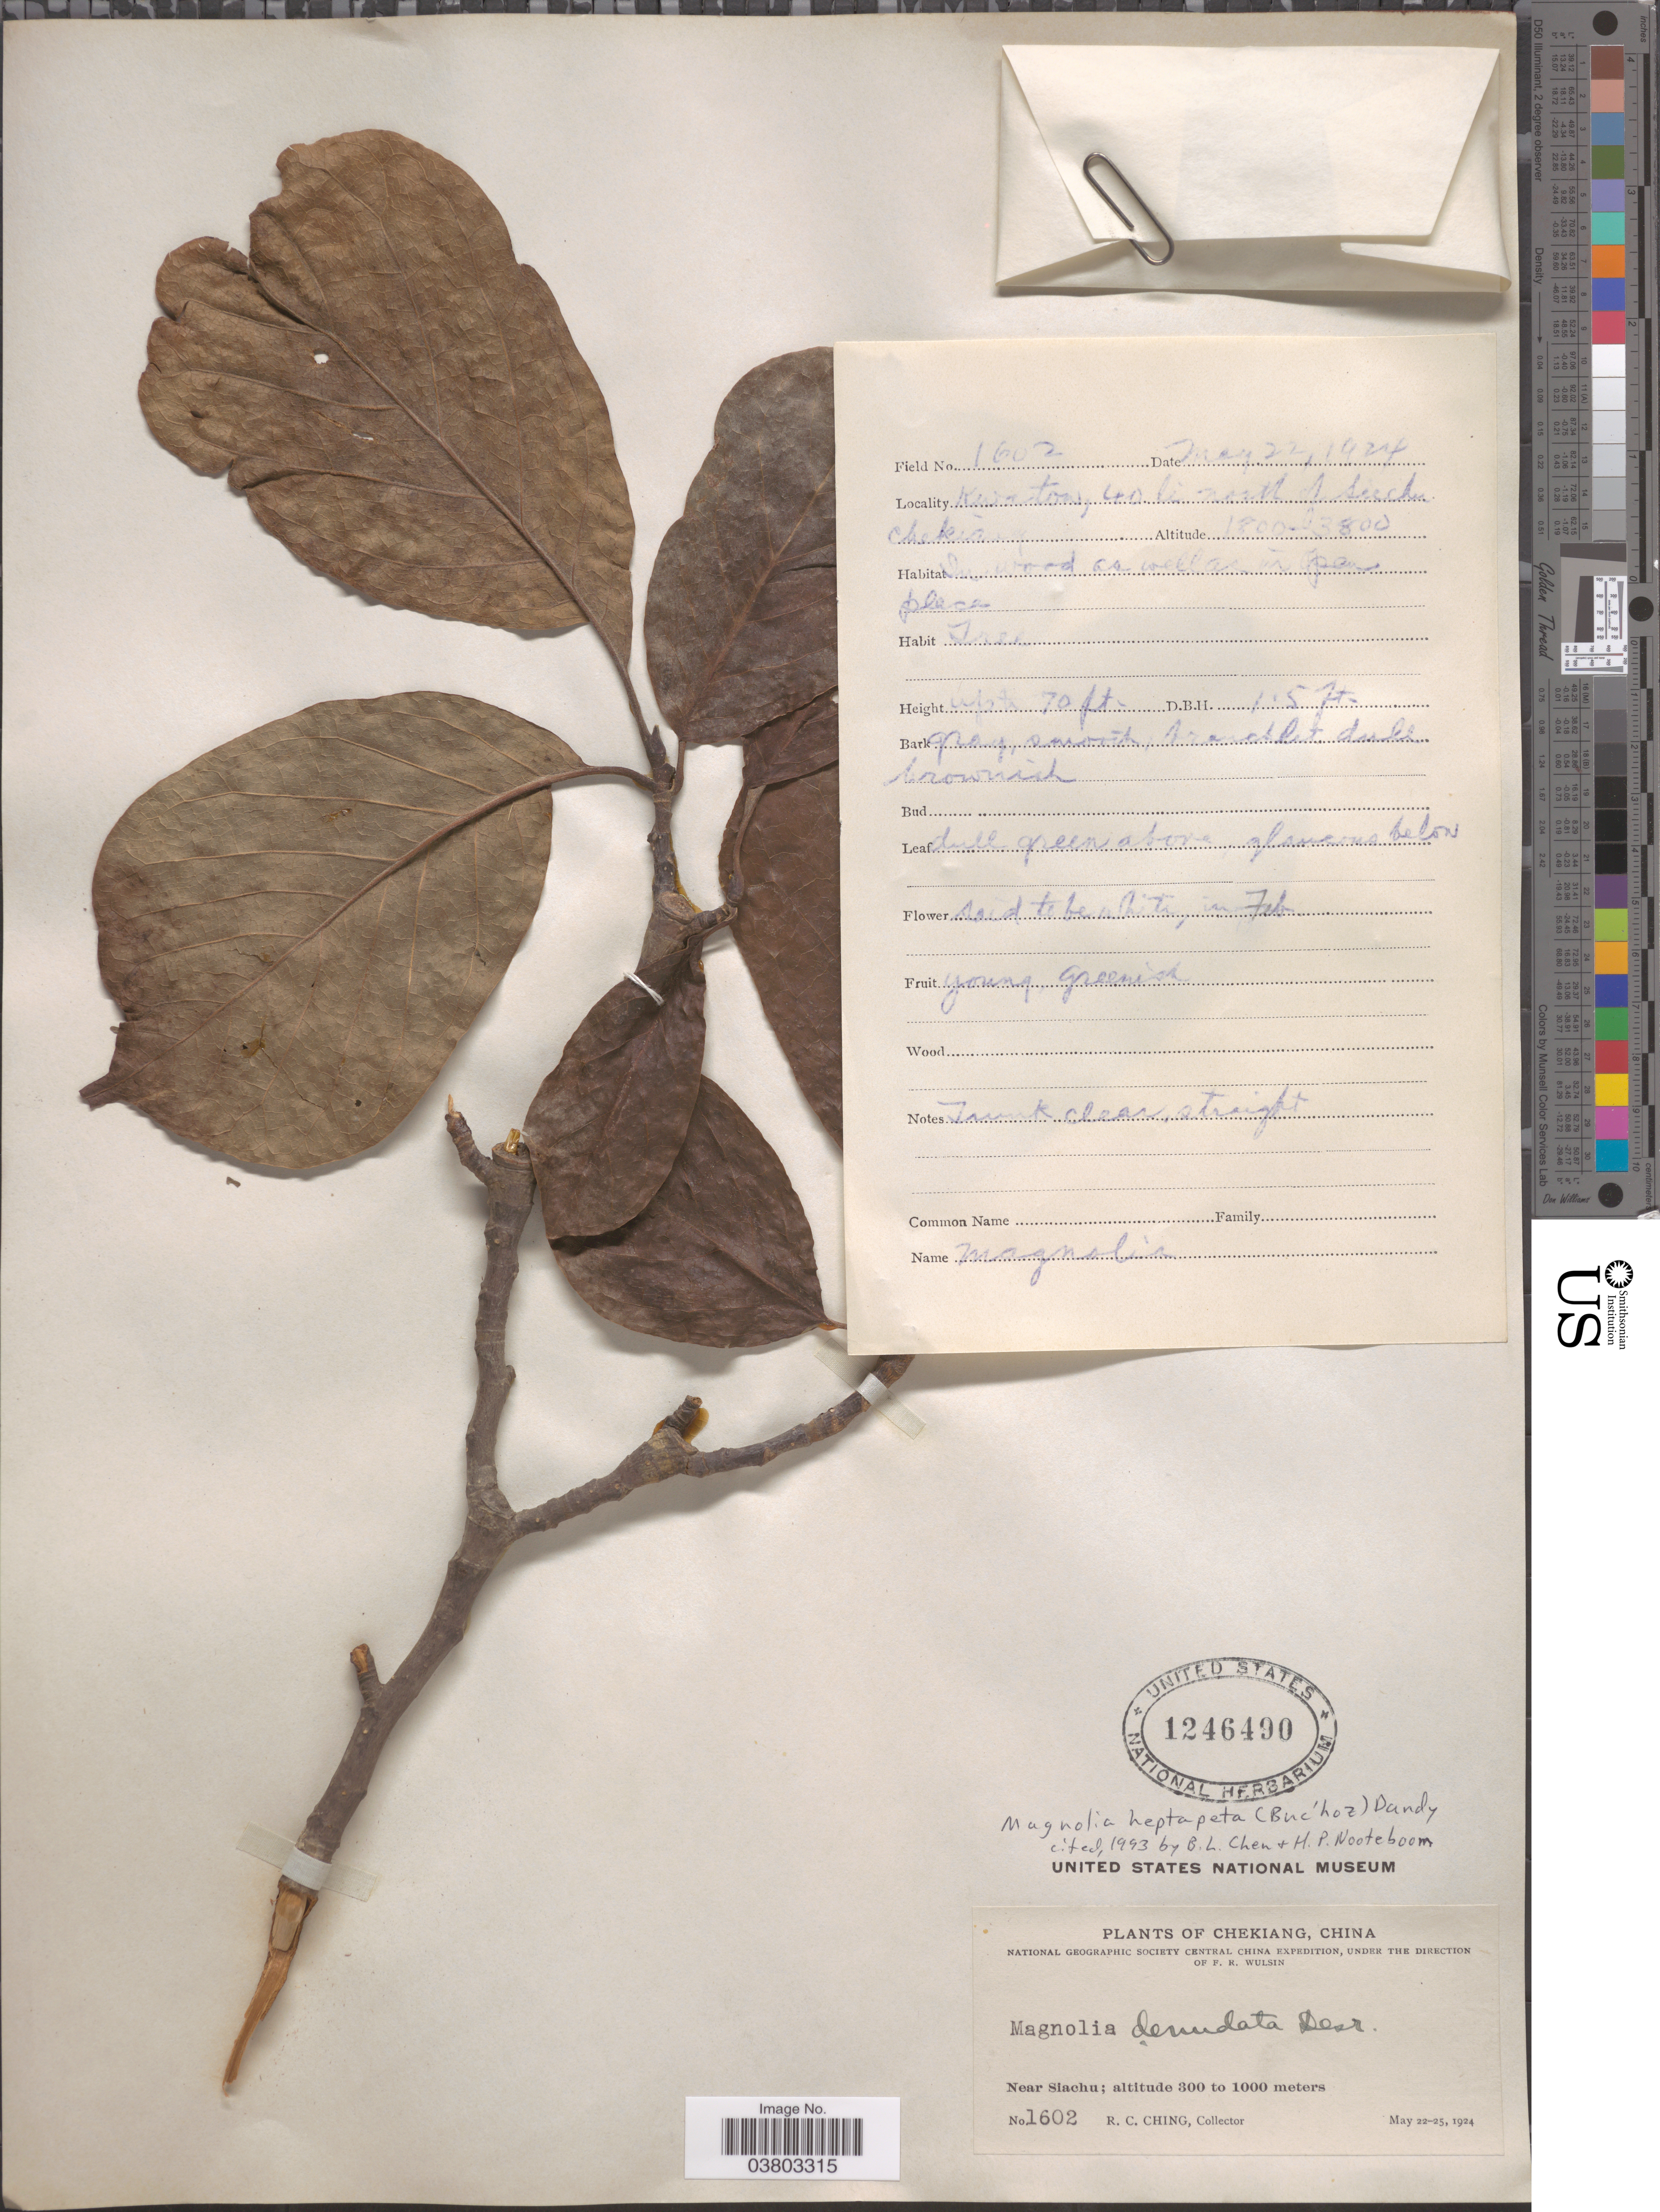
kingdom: Plantae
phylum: Tracheophyta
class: Magnoliopsida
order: Magnoliales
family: Magnoliaceae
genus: Magnolia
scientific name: Magnolia heptapeta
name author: (Buc'hoz) Dandy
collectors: R. C. Ching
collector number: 1602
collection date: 1924-05-22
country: China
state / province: Zhejiang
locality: Chekiang. Near Siachu. Kwaton, 40 li north of Siachu.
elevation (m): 300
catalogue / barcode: US 1246490